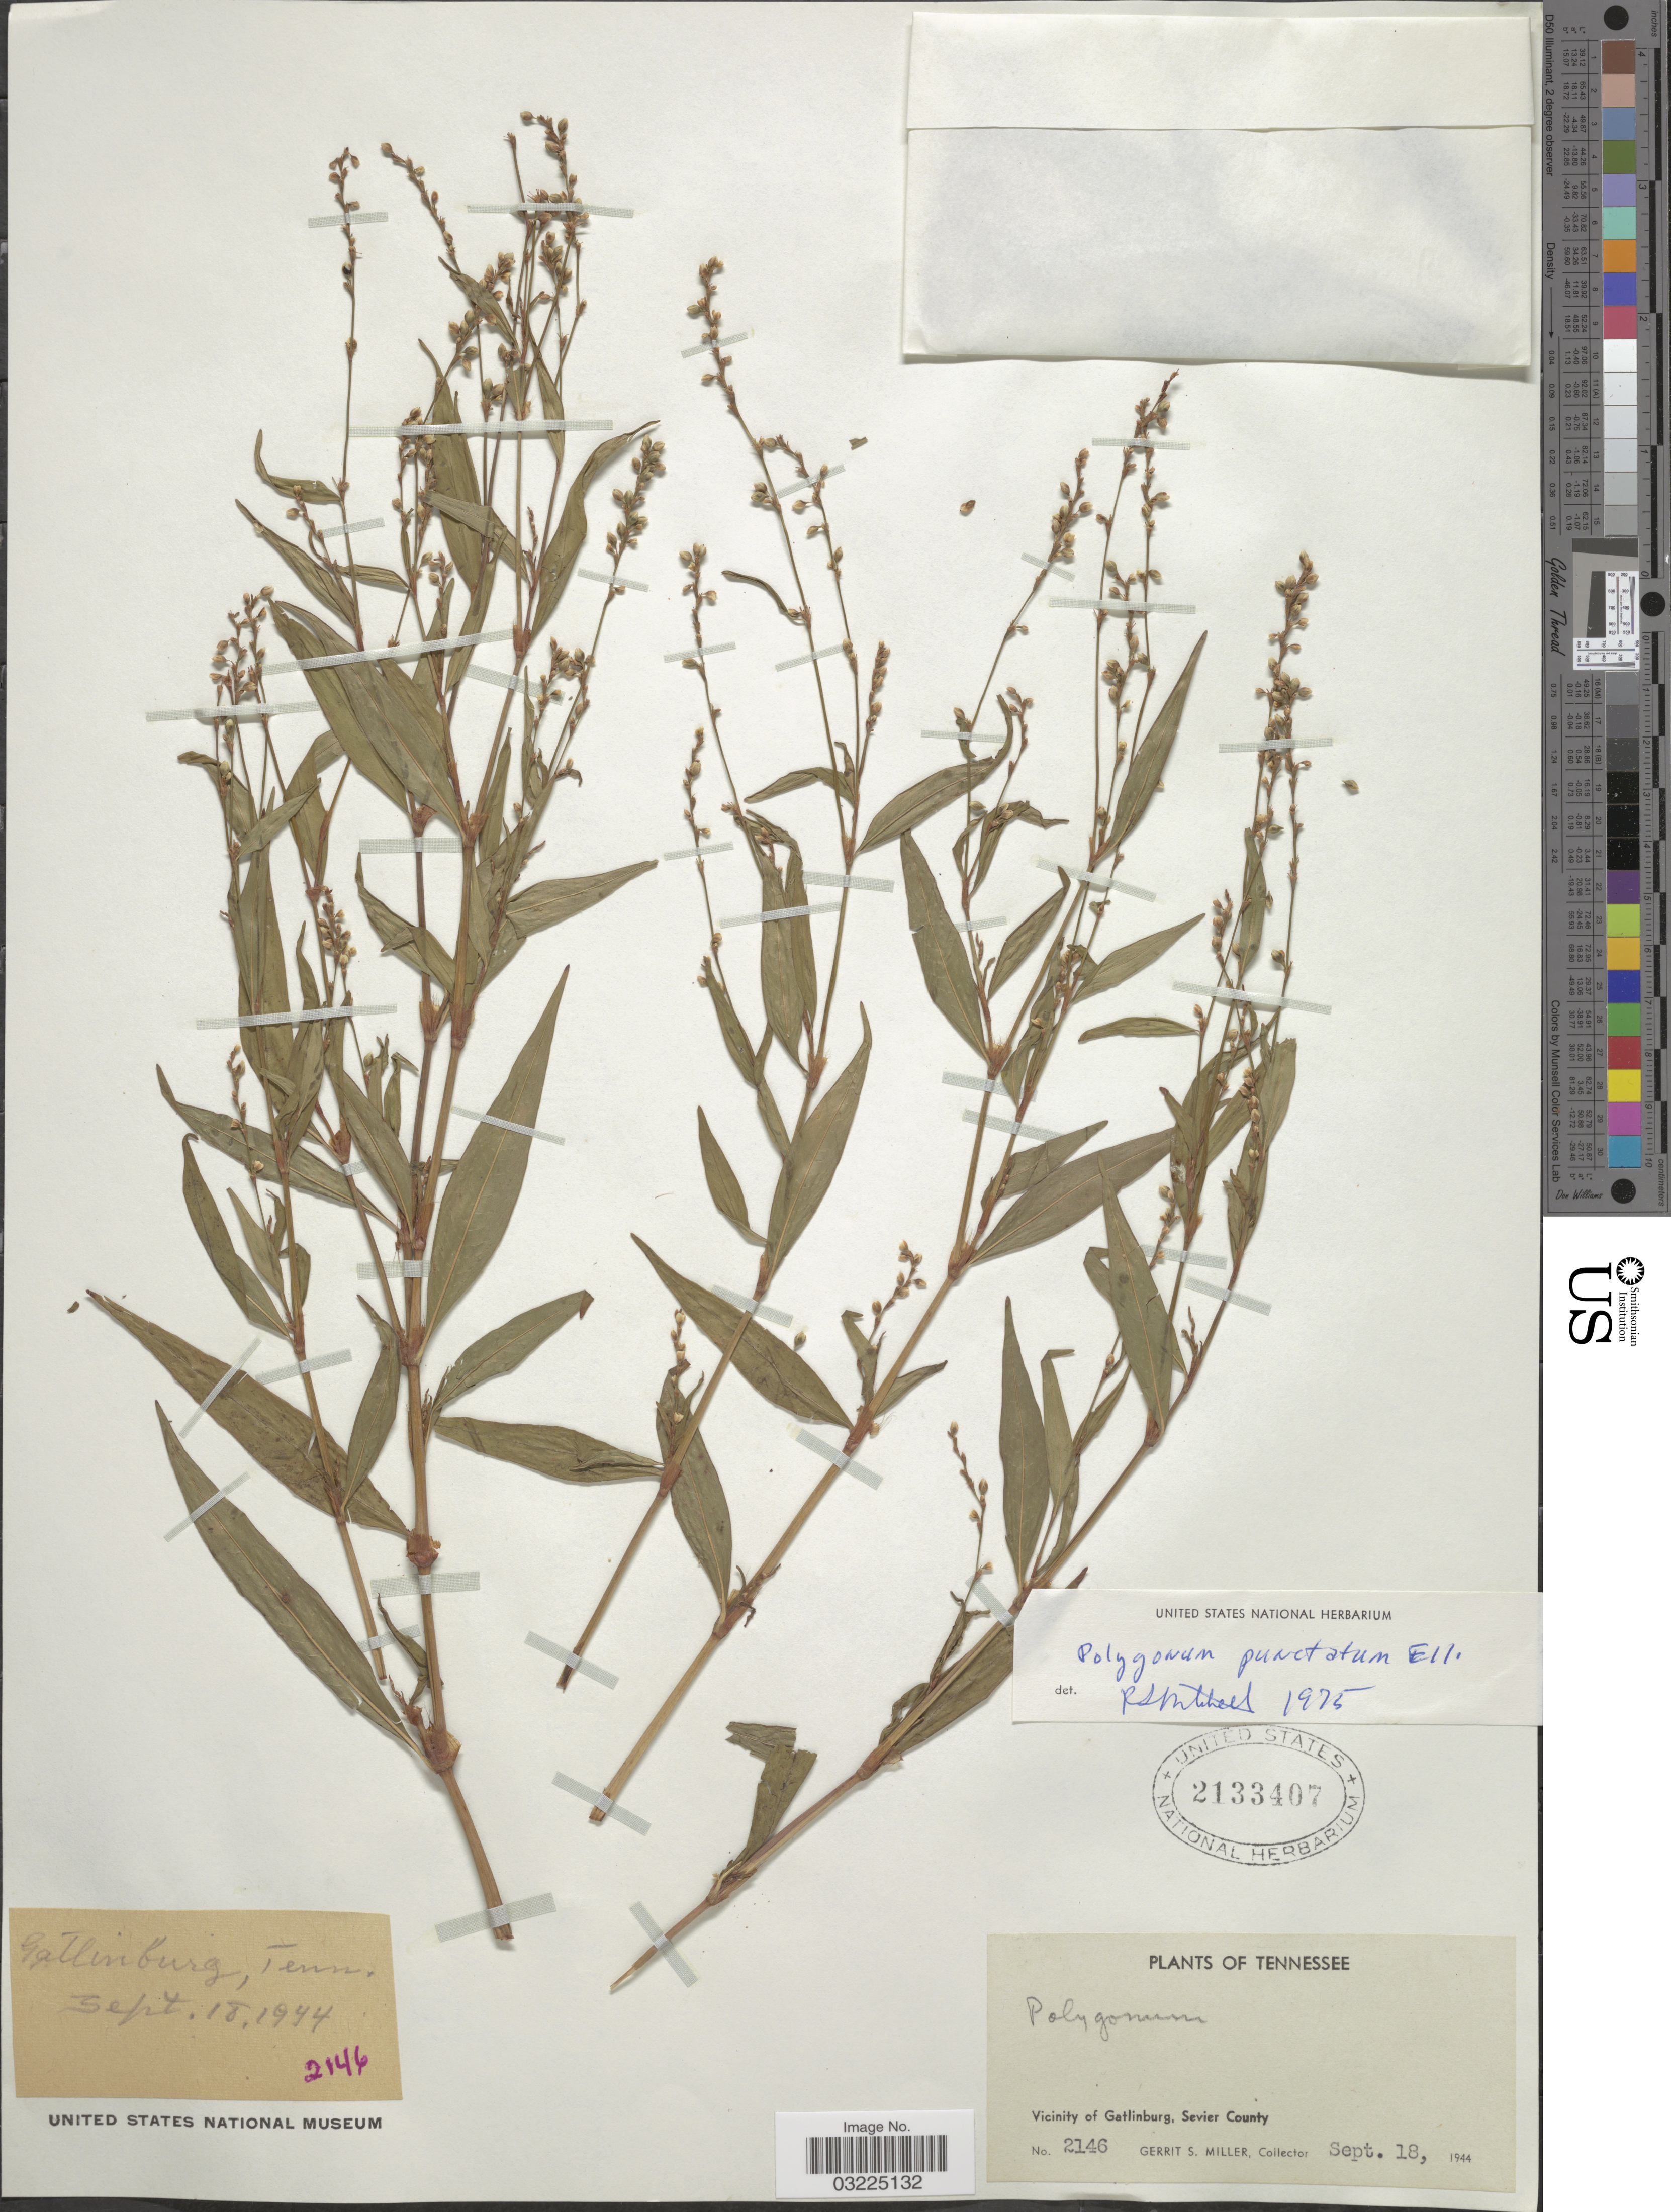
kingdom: Plantae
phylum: Tracheophyta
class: Magnoliopsida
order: Caryophyllales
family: Polygonaceae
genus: Persicaria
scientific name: Persicaria punctata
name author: (Elliott) Small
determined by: Atha, D. E.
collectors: G. S. Miller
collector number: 2146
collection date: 1944-09-18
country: United States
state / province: Tennessee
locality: Vicinity of Gatlinburg, Sevier County.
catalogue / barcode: US 2133407